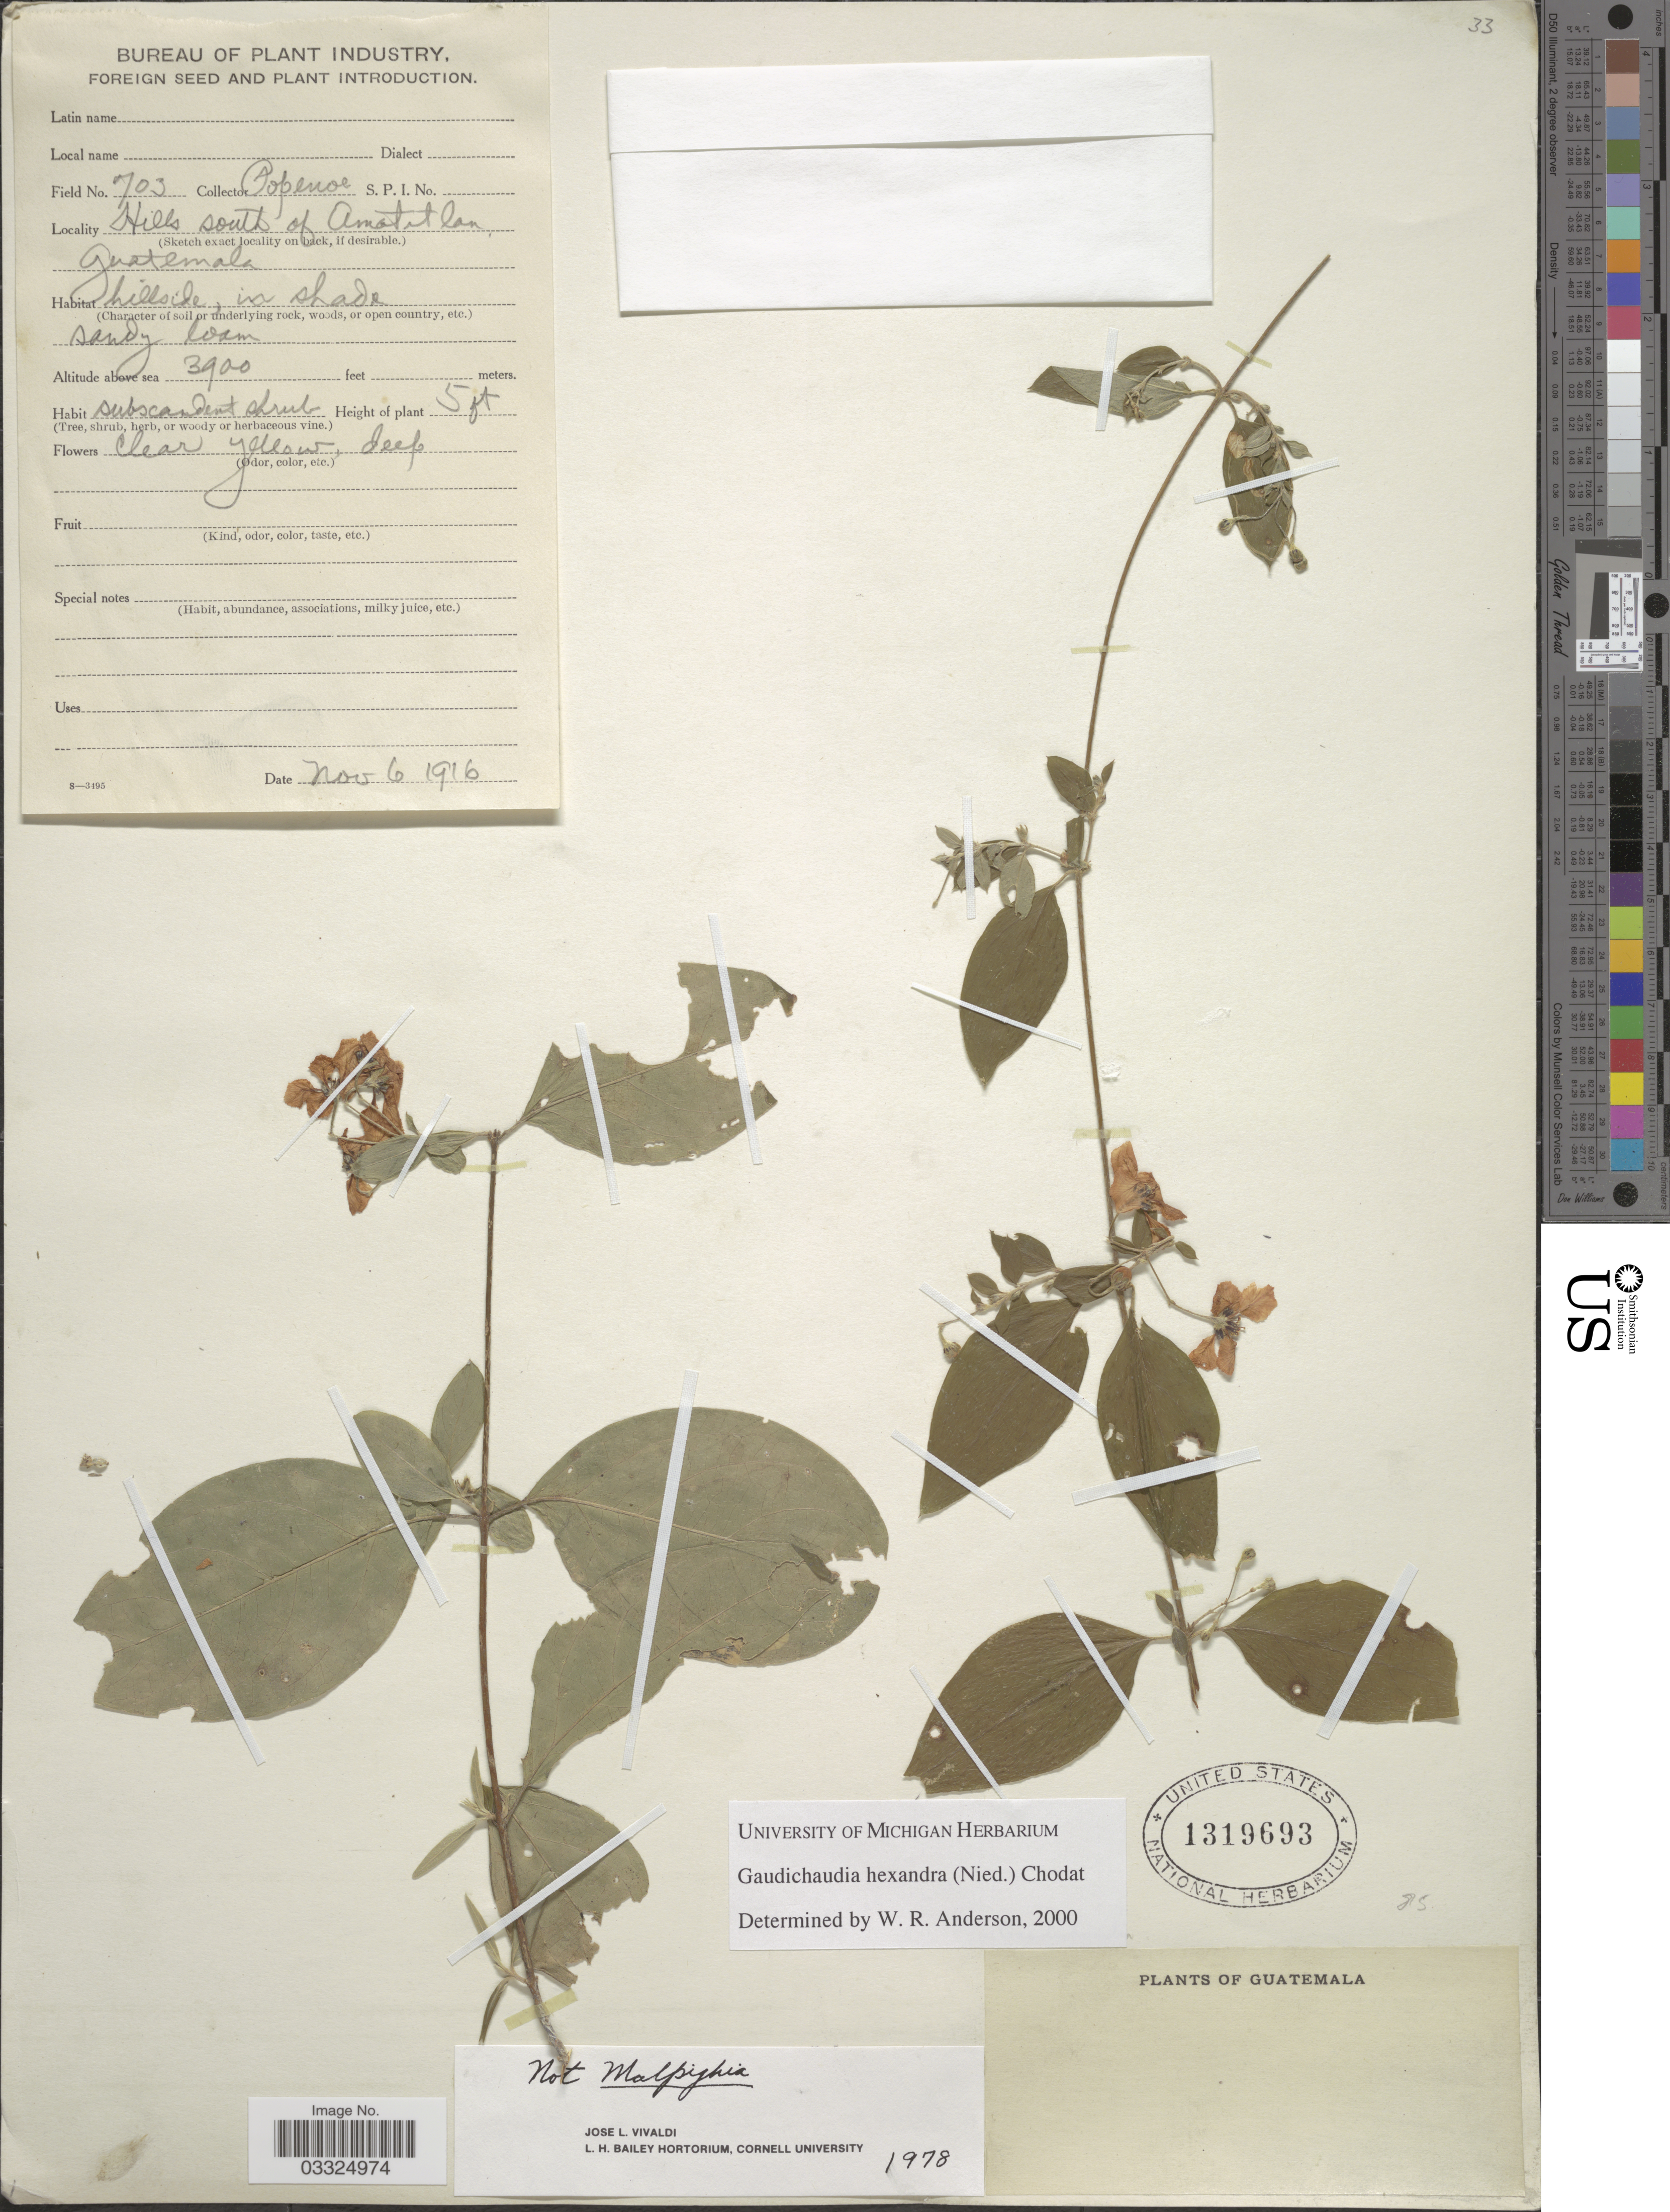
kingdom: Plantae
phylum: Tracheophyta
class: Magnoliopsida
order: Malpighiales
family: Malpighiaceae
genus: Gaudichaudia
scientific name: Gaudichaudia hexandra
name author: (Nied.) Chodat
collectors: -- Popenoe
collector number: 703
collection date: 1916-11-06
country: Guatemala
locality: Hills south of Amatitlan.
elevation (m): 1189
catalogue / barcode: US 1319693